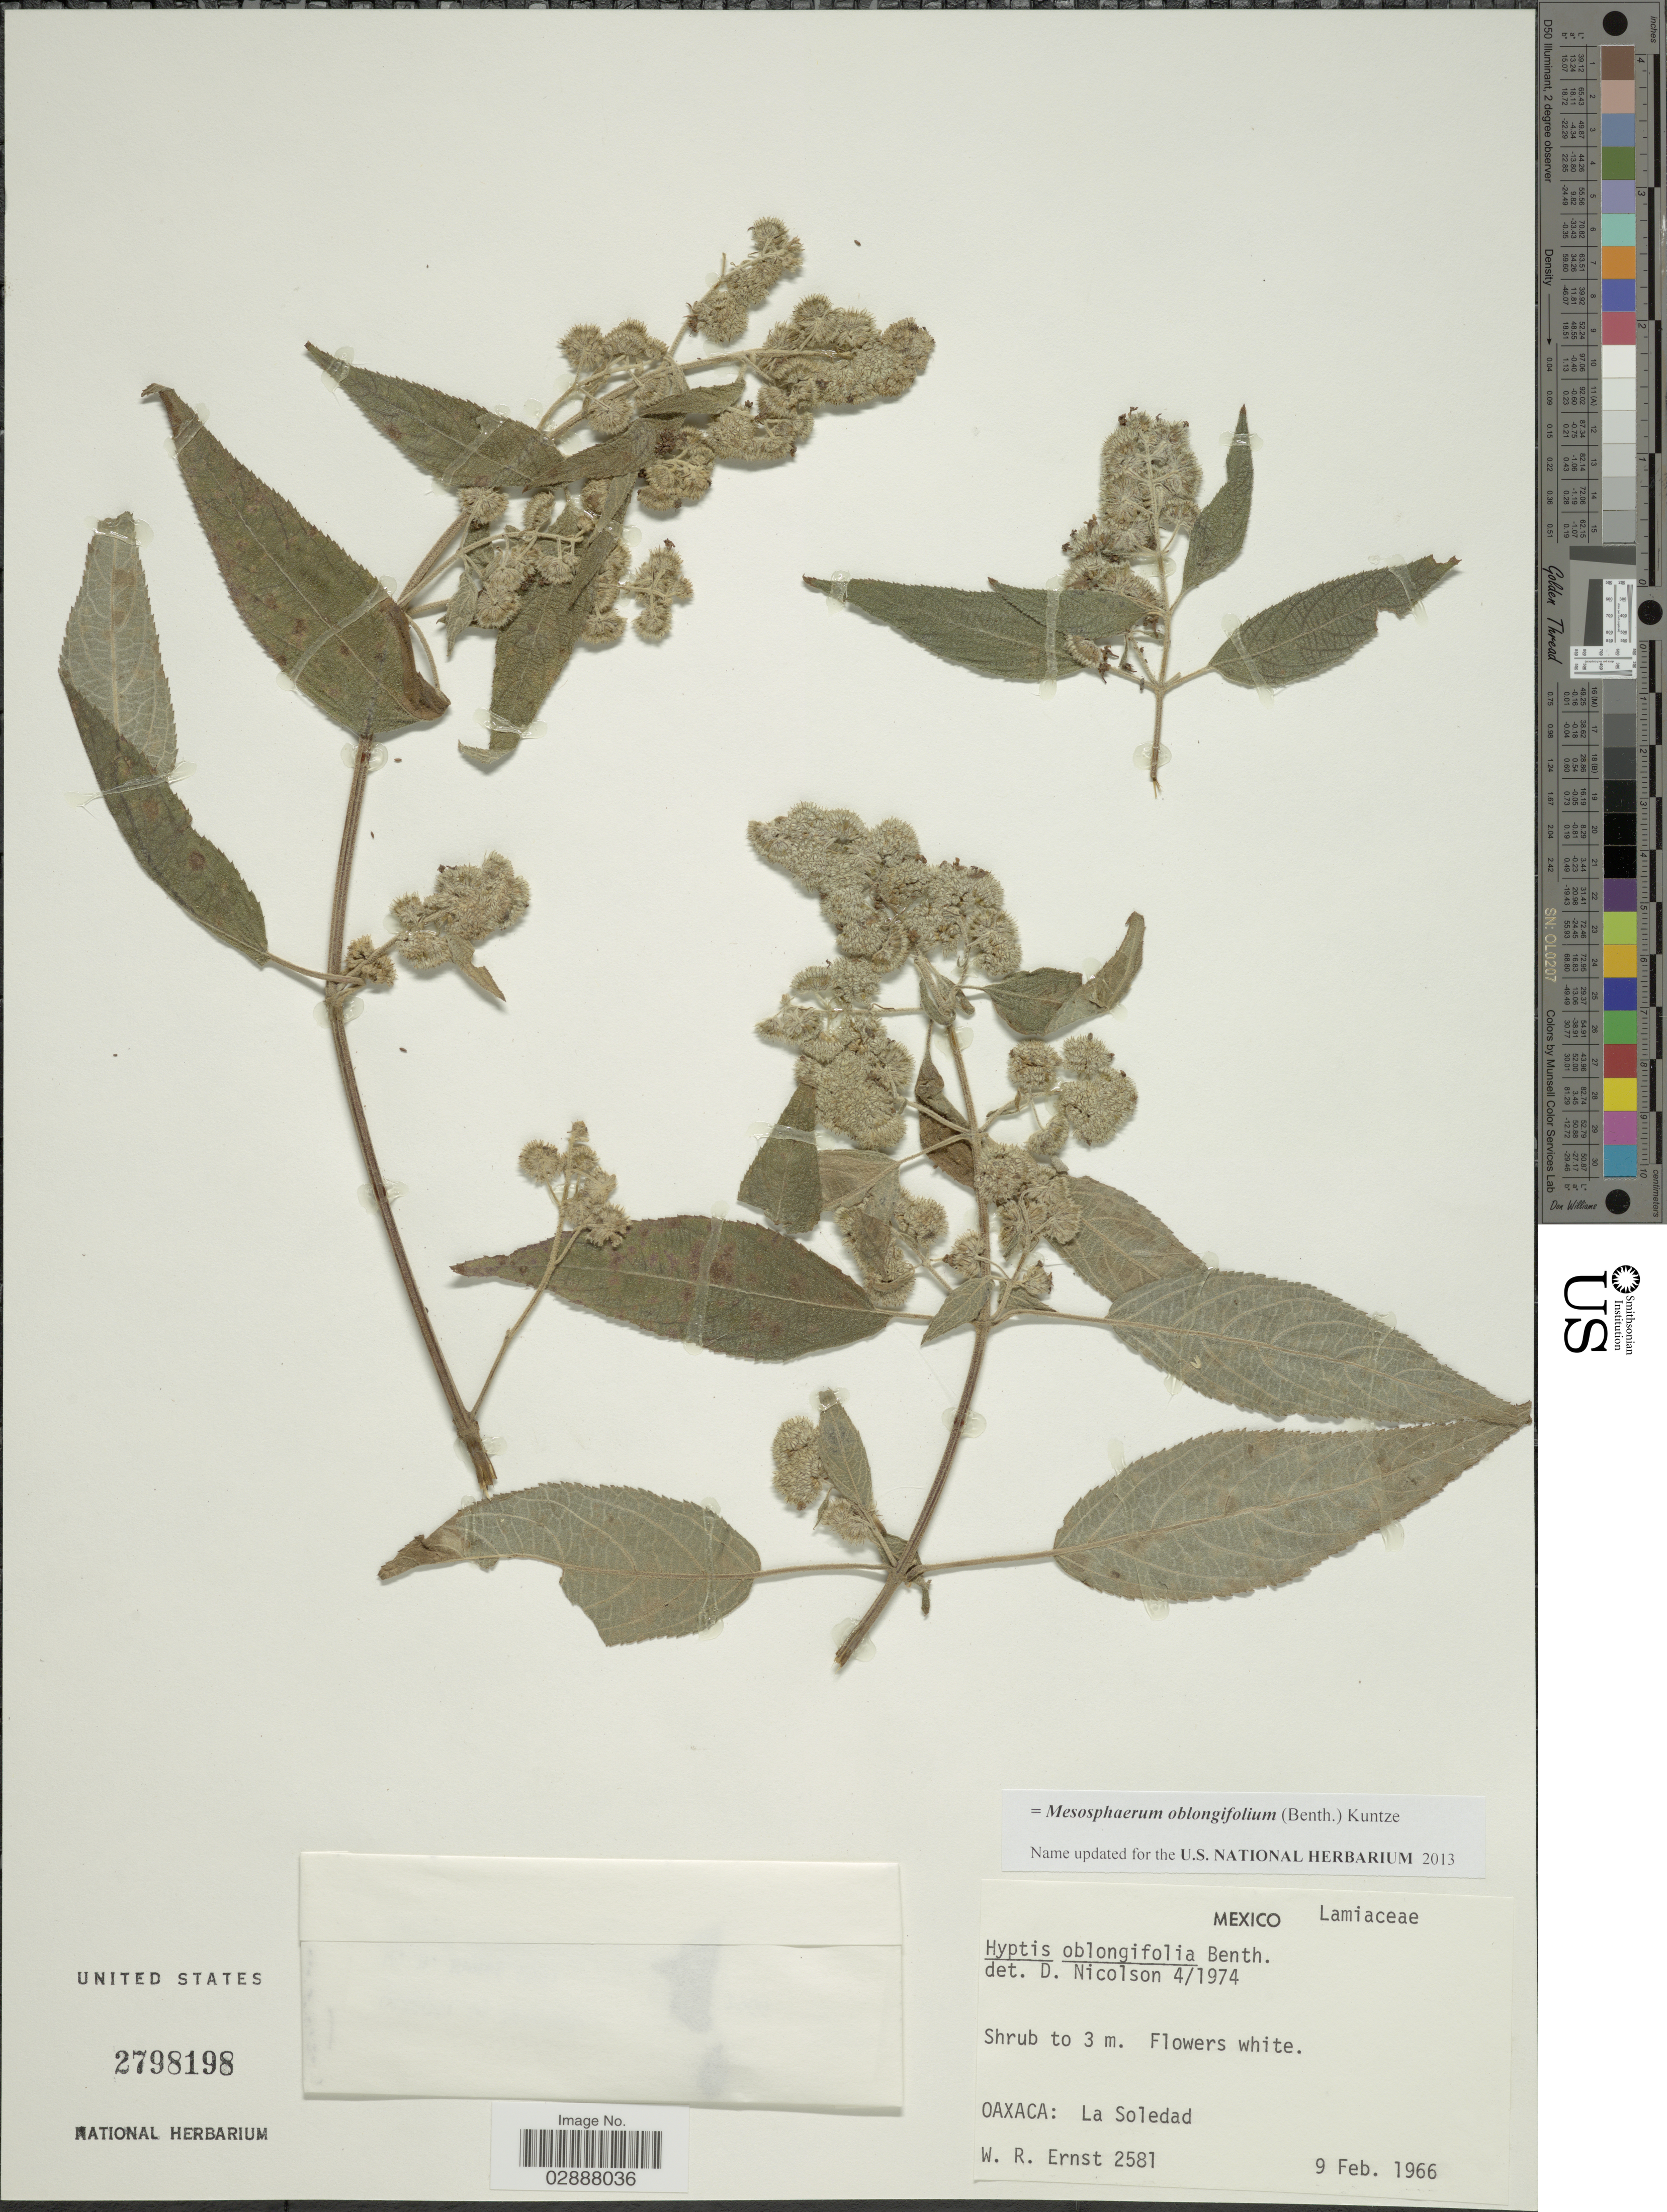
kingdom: Plantae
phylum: Tracheophyta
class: Magnoliopsida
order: Lamiales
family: Lamiaceae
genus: Mesosphaerum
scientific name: Mesosphaerum oblongifolium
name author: (Benth.) Kuntze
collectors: W. R. Ernst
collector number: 2581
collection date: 1966-02-09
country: Mexico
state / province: Oaxaca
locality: La Soledad.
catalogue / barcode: US 2798198